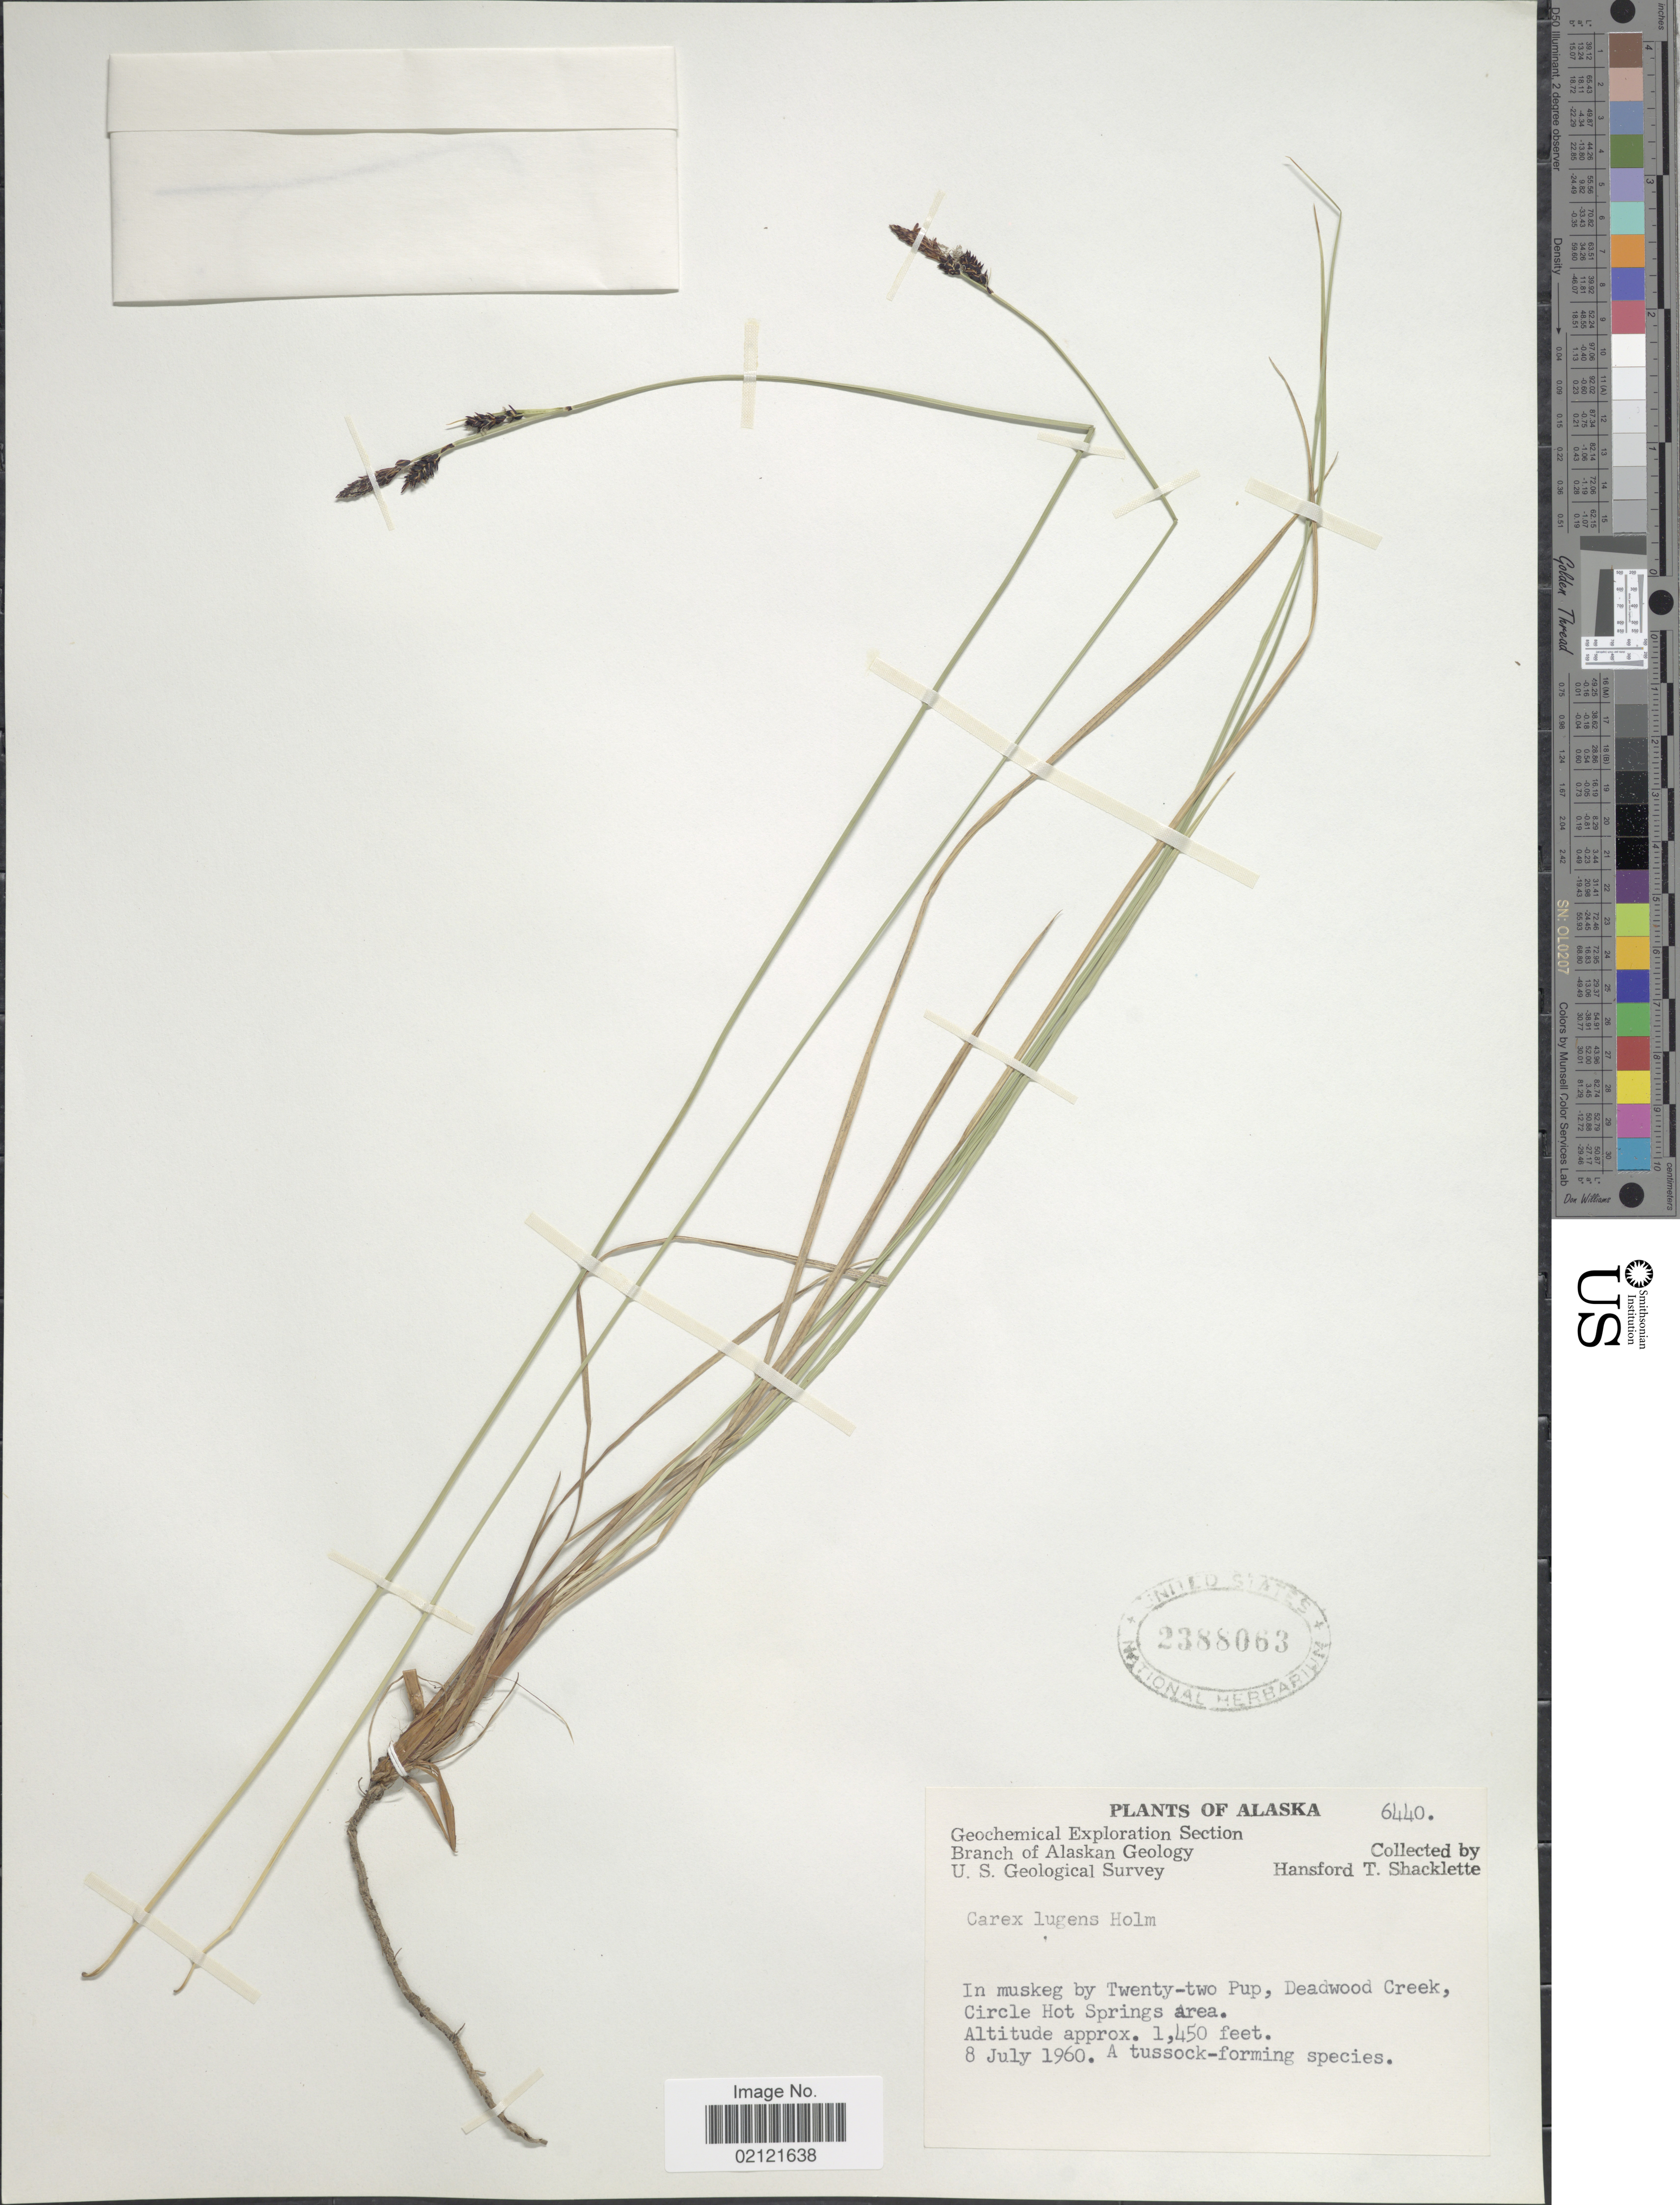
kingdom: Plantae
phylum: Tracheophyta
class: Liliopsida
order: Poales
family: Cyperaceae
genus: Carex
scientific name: Carex bigelowii subsp. lugens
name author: (Holm) T.V. Egorova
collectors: H. Shacklette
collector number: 6440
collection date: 1960-07-08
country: United States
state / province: Alaska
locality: In muskeg by Twenty-two Pup, Deadwood Creek, Circle Hot Springs area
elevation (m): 442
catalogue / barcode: US 2388063